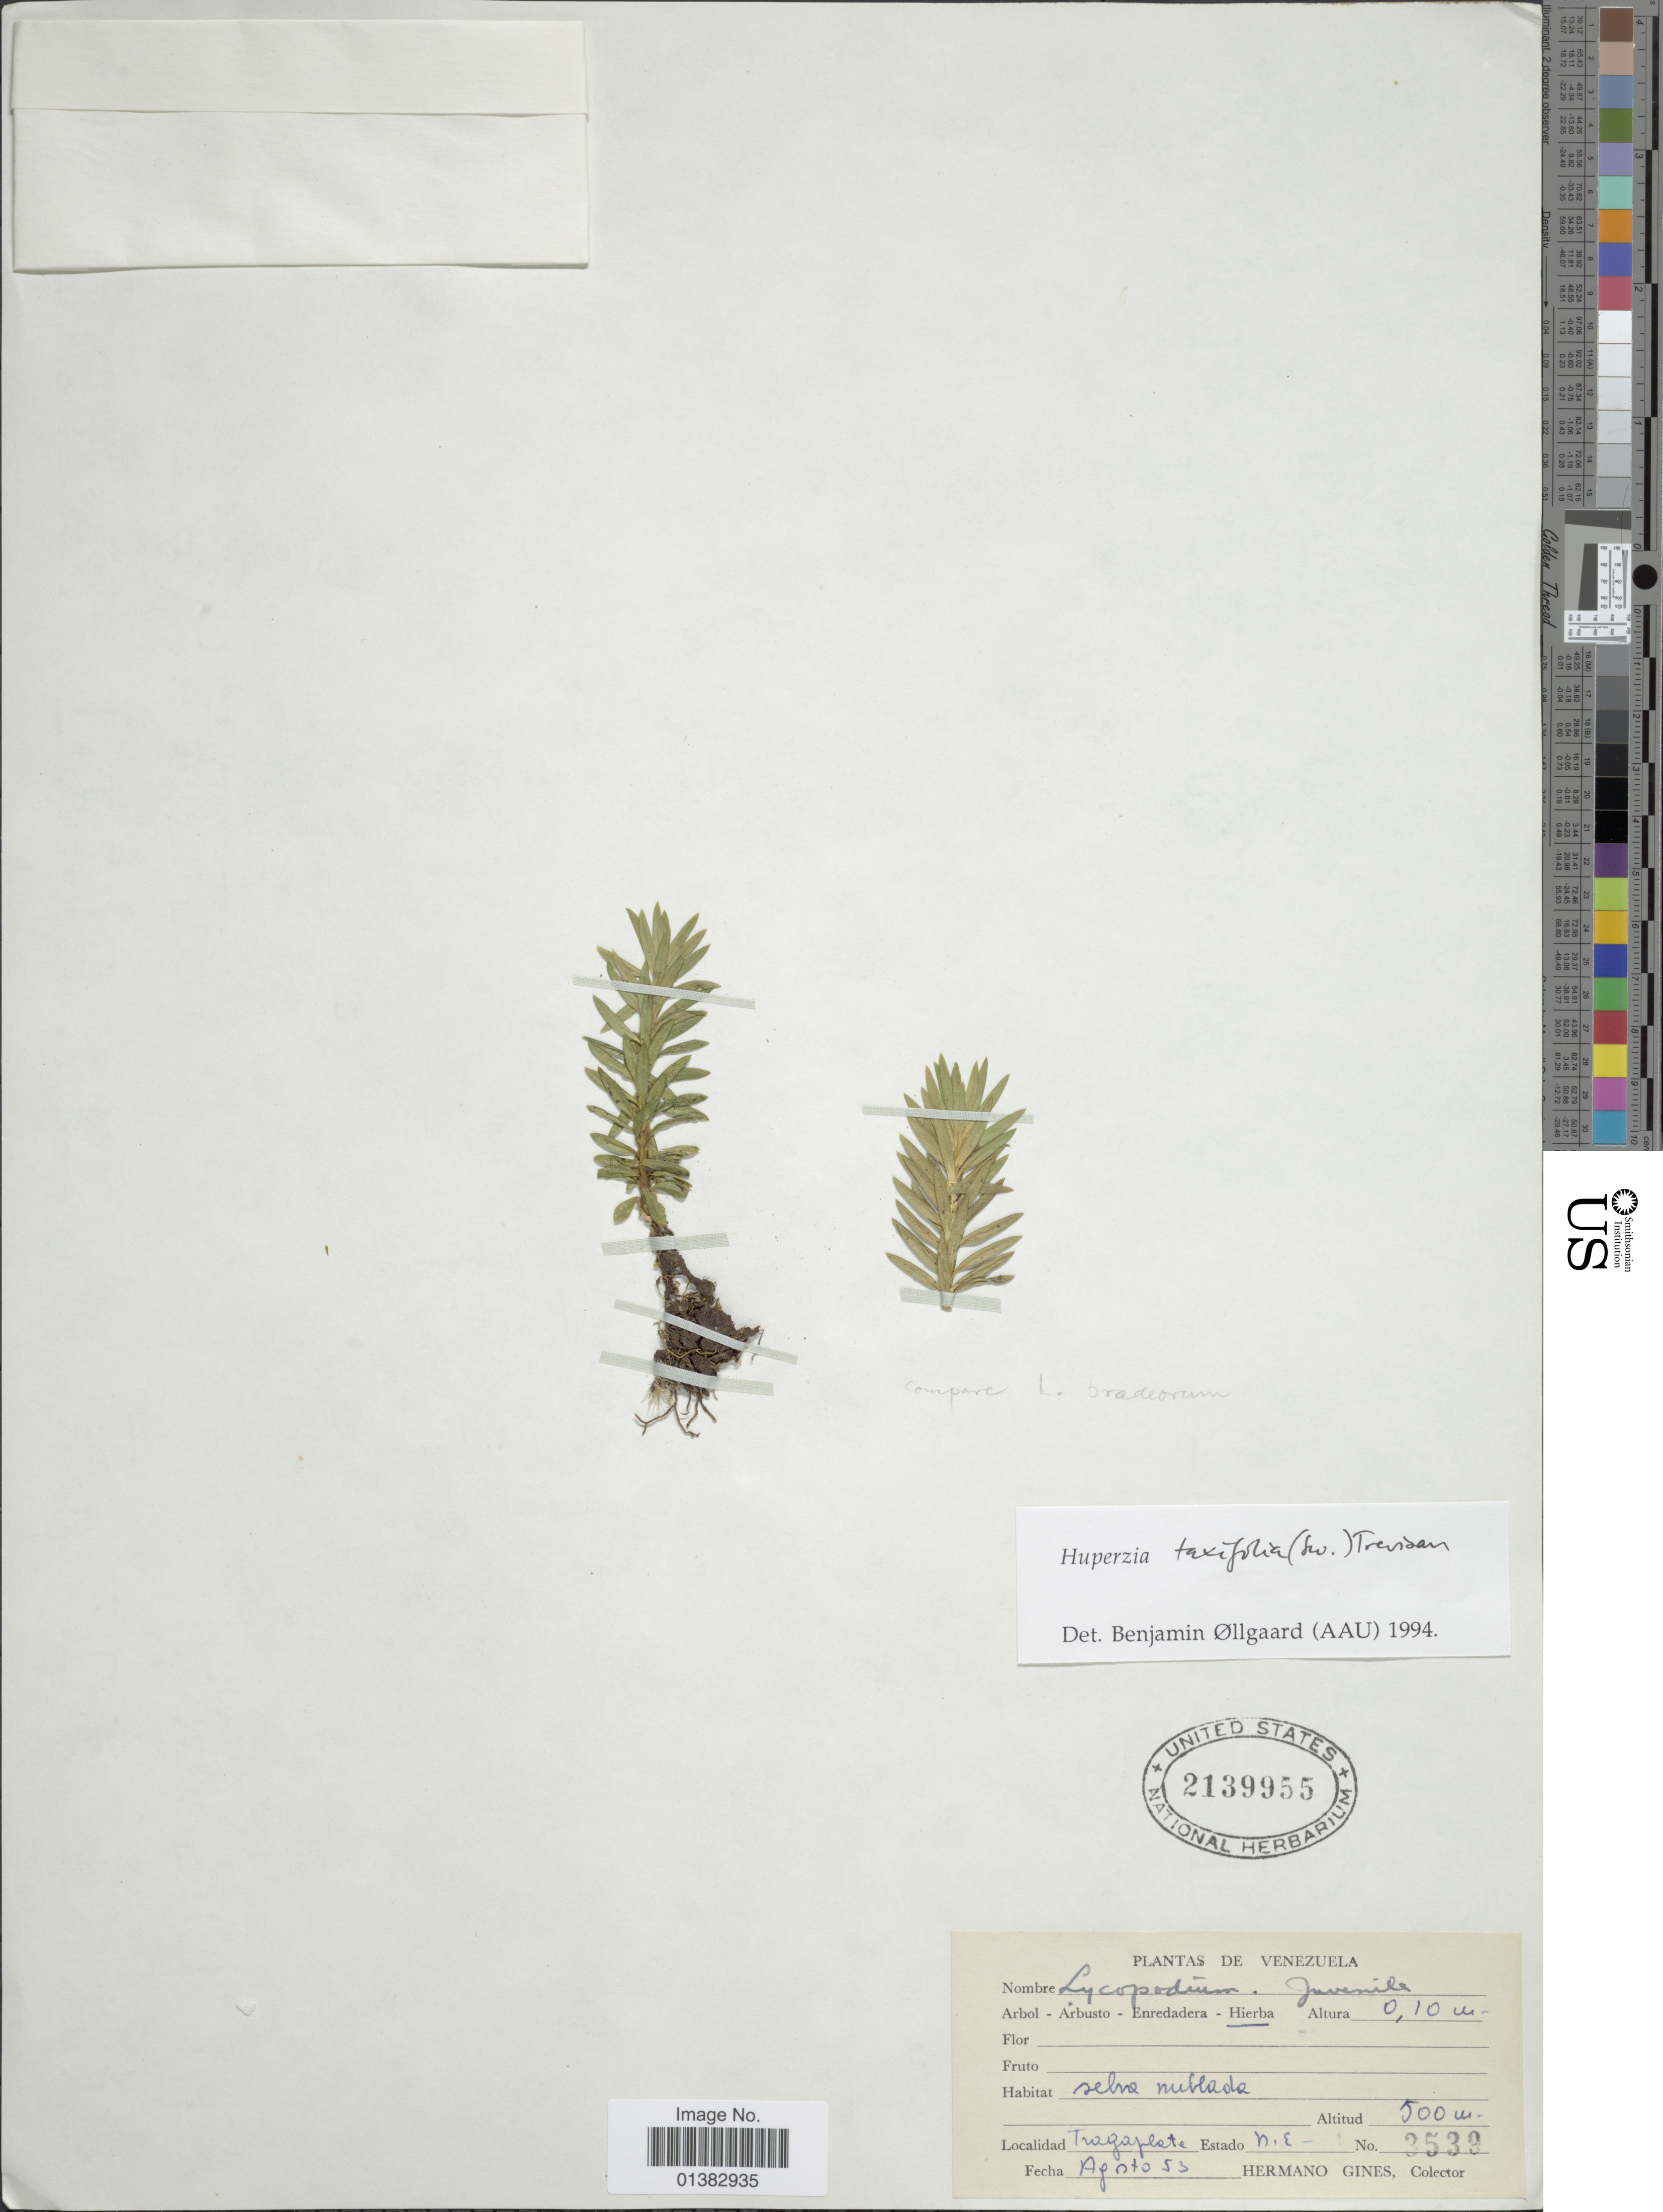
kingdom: Plantae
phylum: Tracheophyta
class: Lycopodiopsida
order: Lycopodiales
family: Lycopodiaceae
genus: Phlegmariurus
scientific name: Phlegmariurus taxifolius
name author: (Sw.) Á. Löve & D. Löve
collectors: Bro. Gines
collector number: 3539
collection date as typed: Transcribed d/m/y: /8/53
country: Venezuela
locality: Tragaplete, Estado N.E.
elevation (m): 500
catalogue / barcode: US 2139955